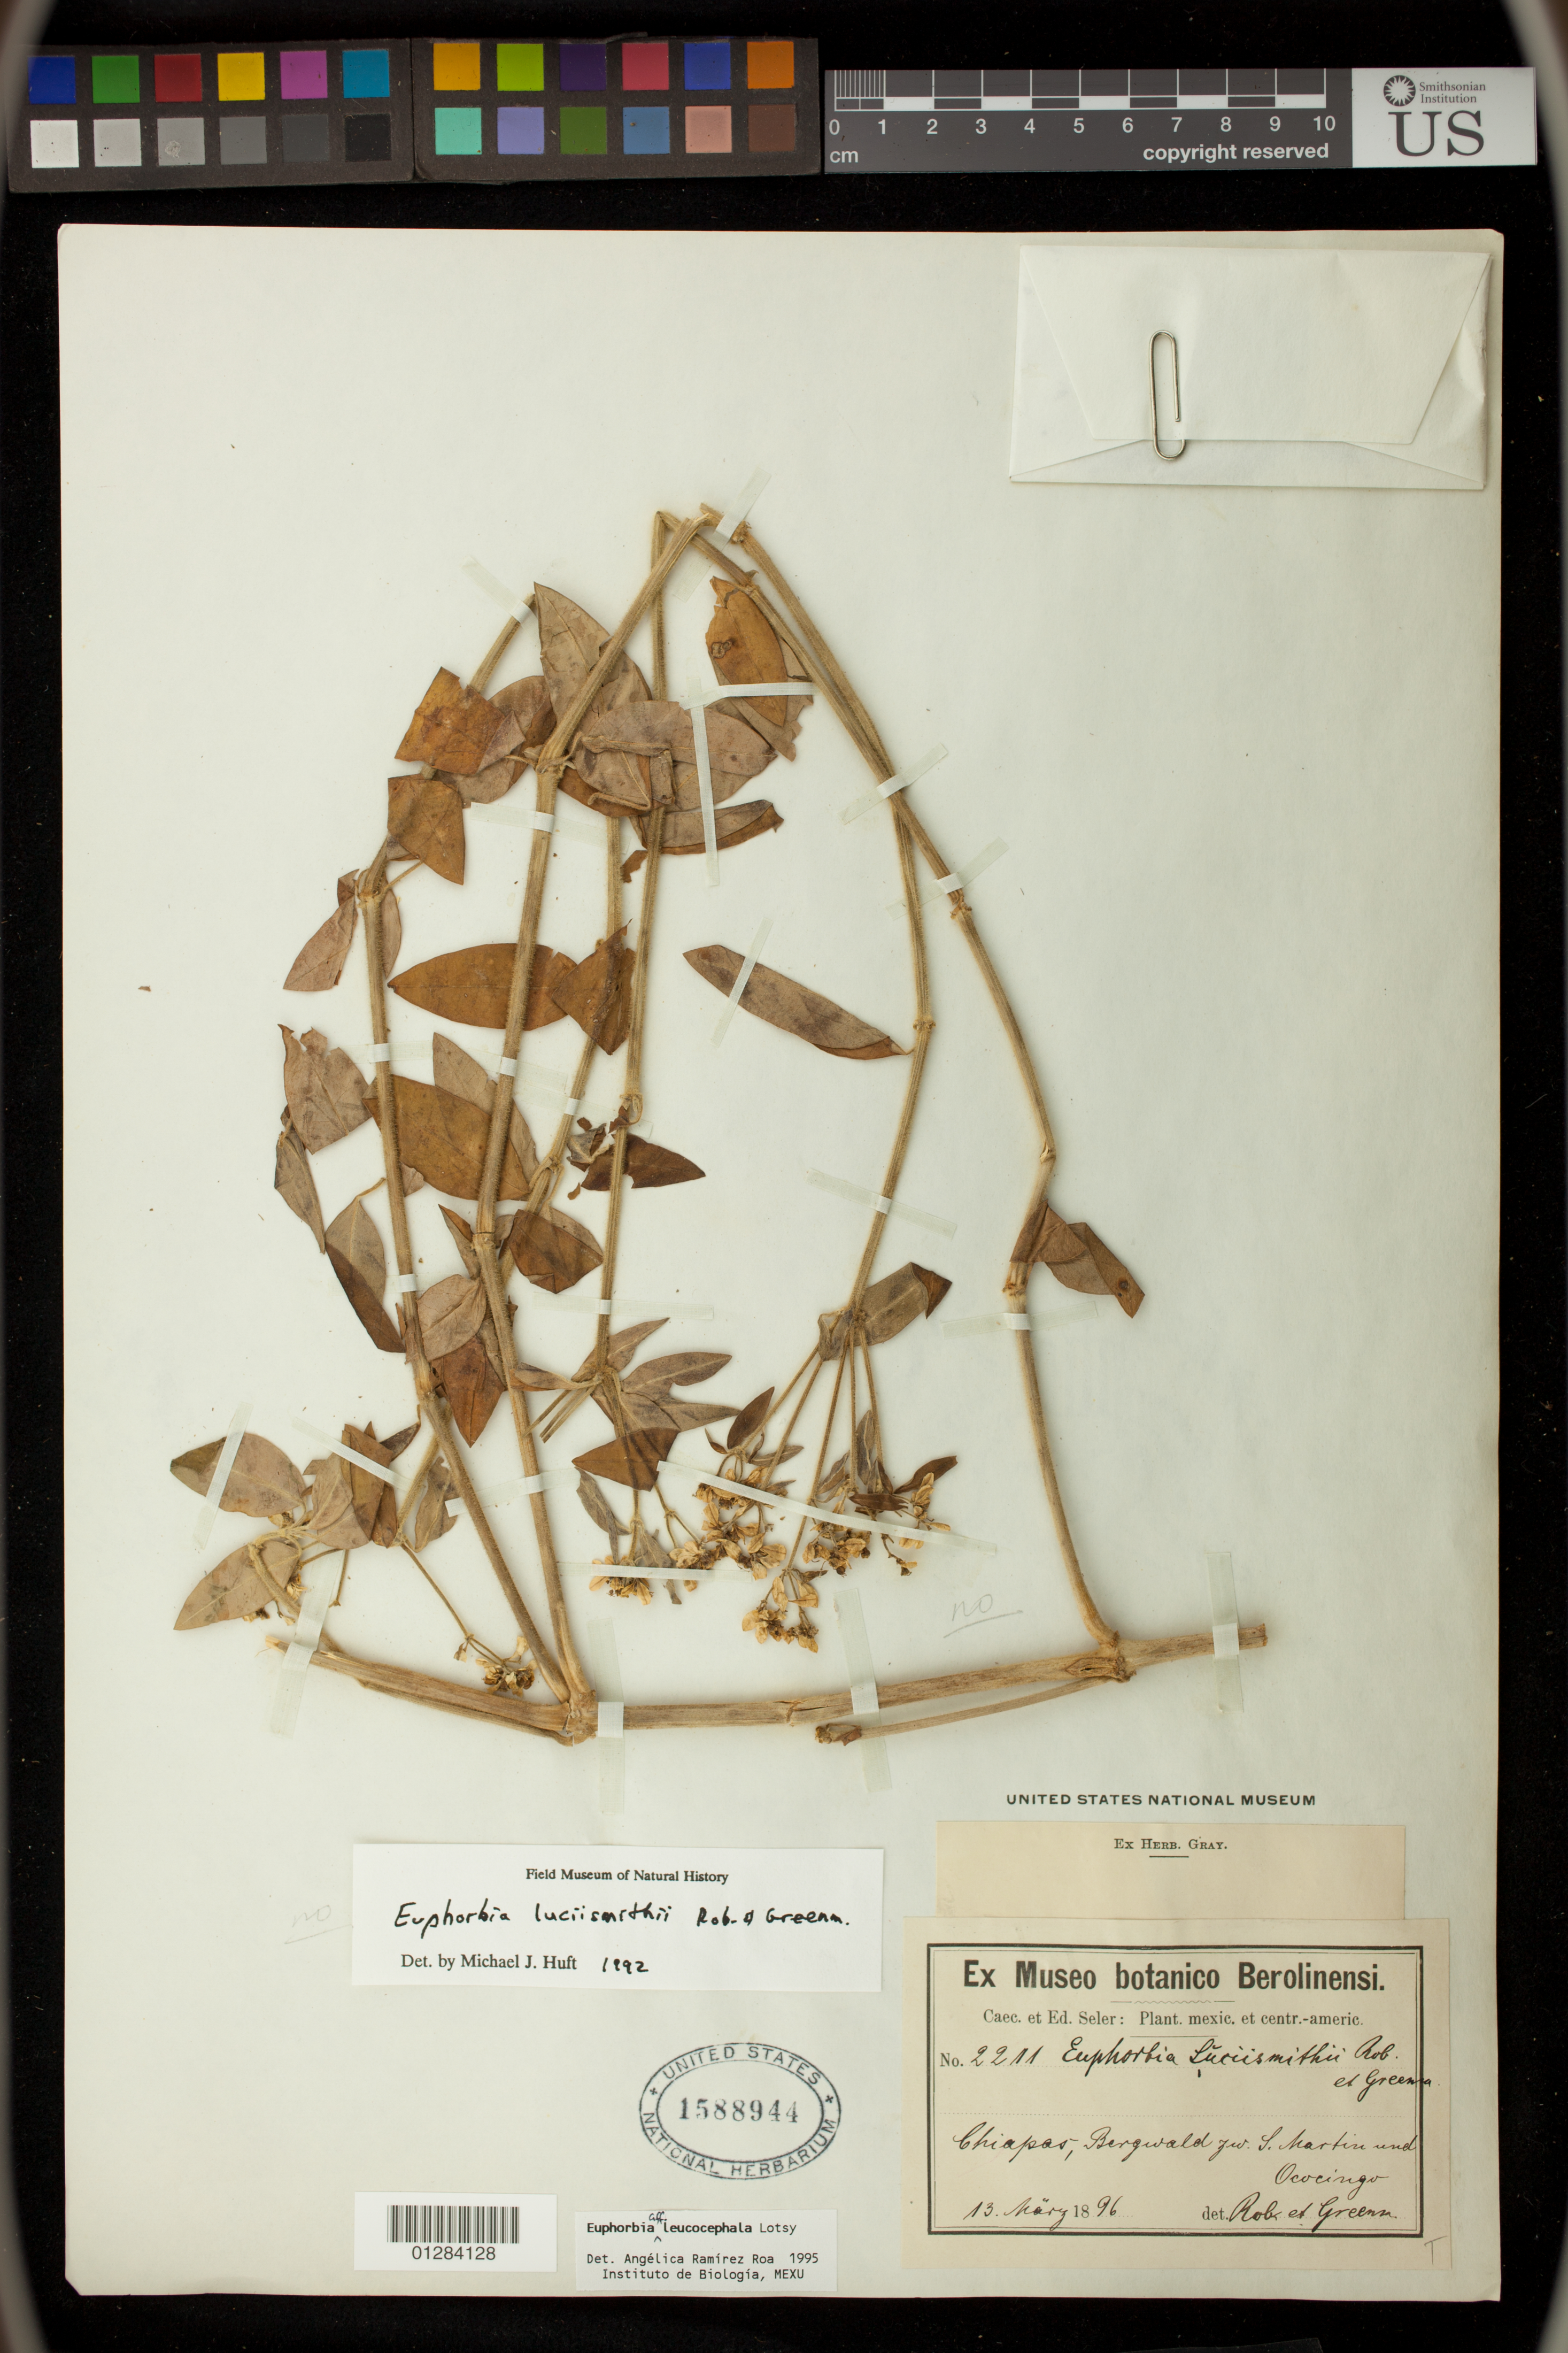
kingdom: Plantae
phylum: Tracheophyta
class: Magnoliopsida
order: Malpighiales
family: Euphorbiaceae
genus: Euphorbia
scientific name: Euphorbia leucocephala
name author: Lotsy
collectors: E. Seler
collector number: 2211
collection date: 1896-03-13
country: Mexico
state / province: Chiapas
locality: Bergwald zw. L. hartin und Ococingo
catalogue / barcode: US 1588944